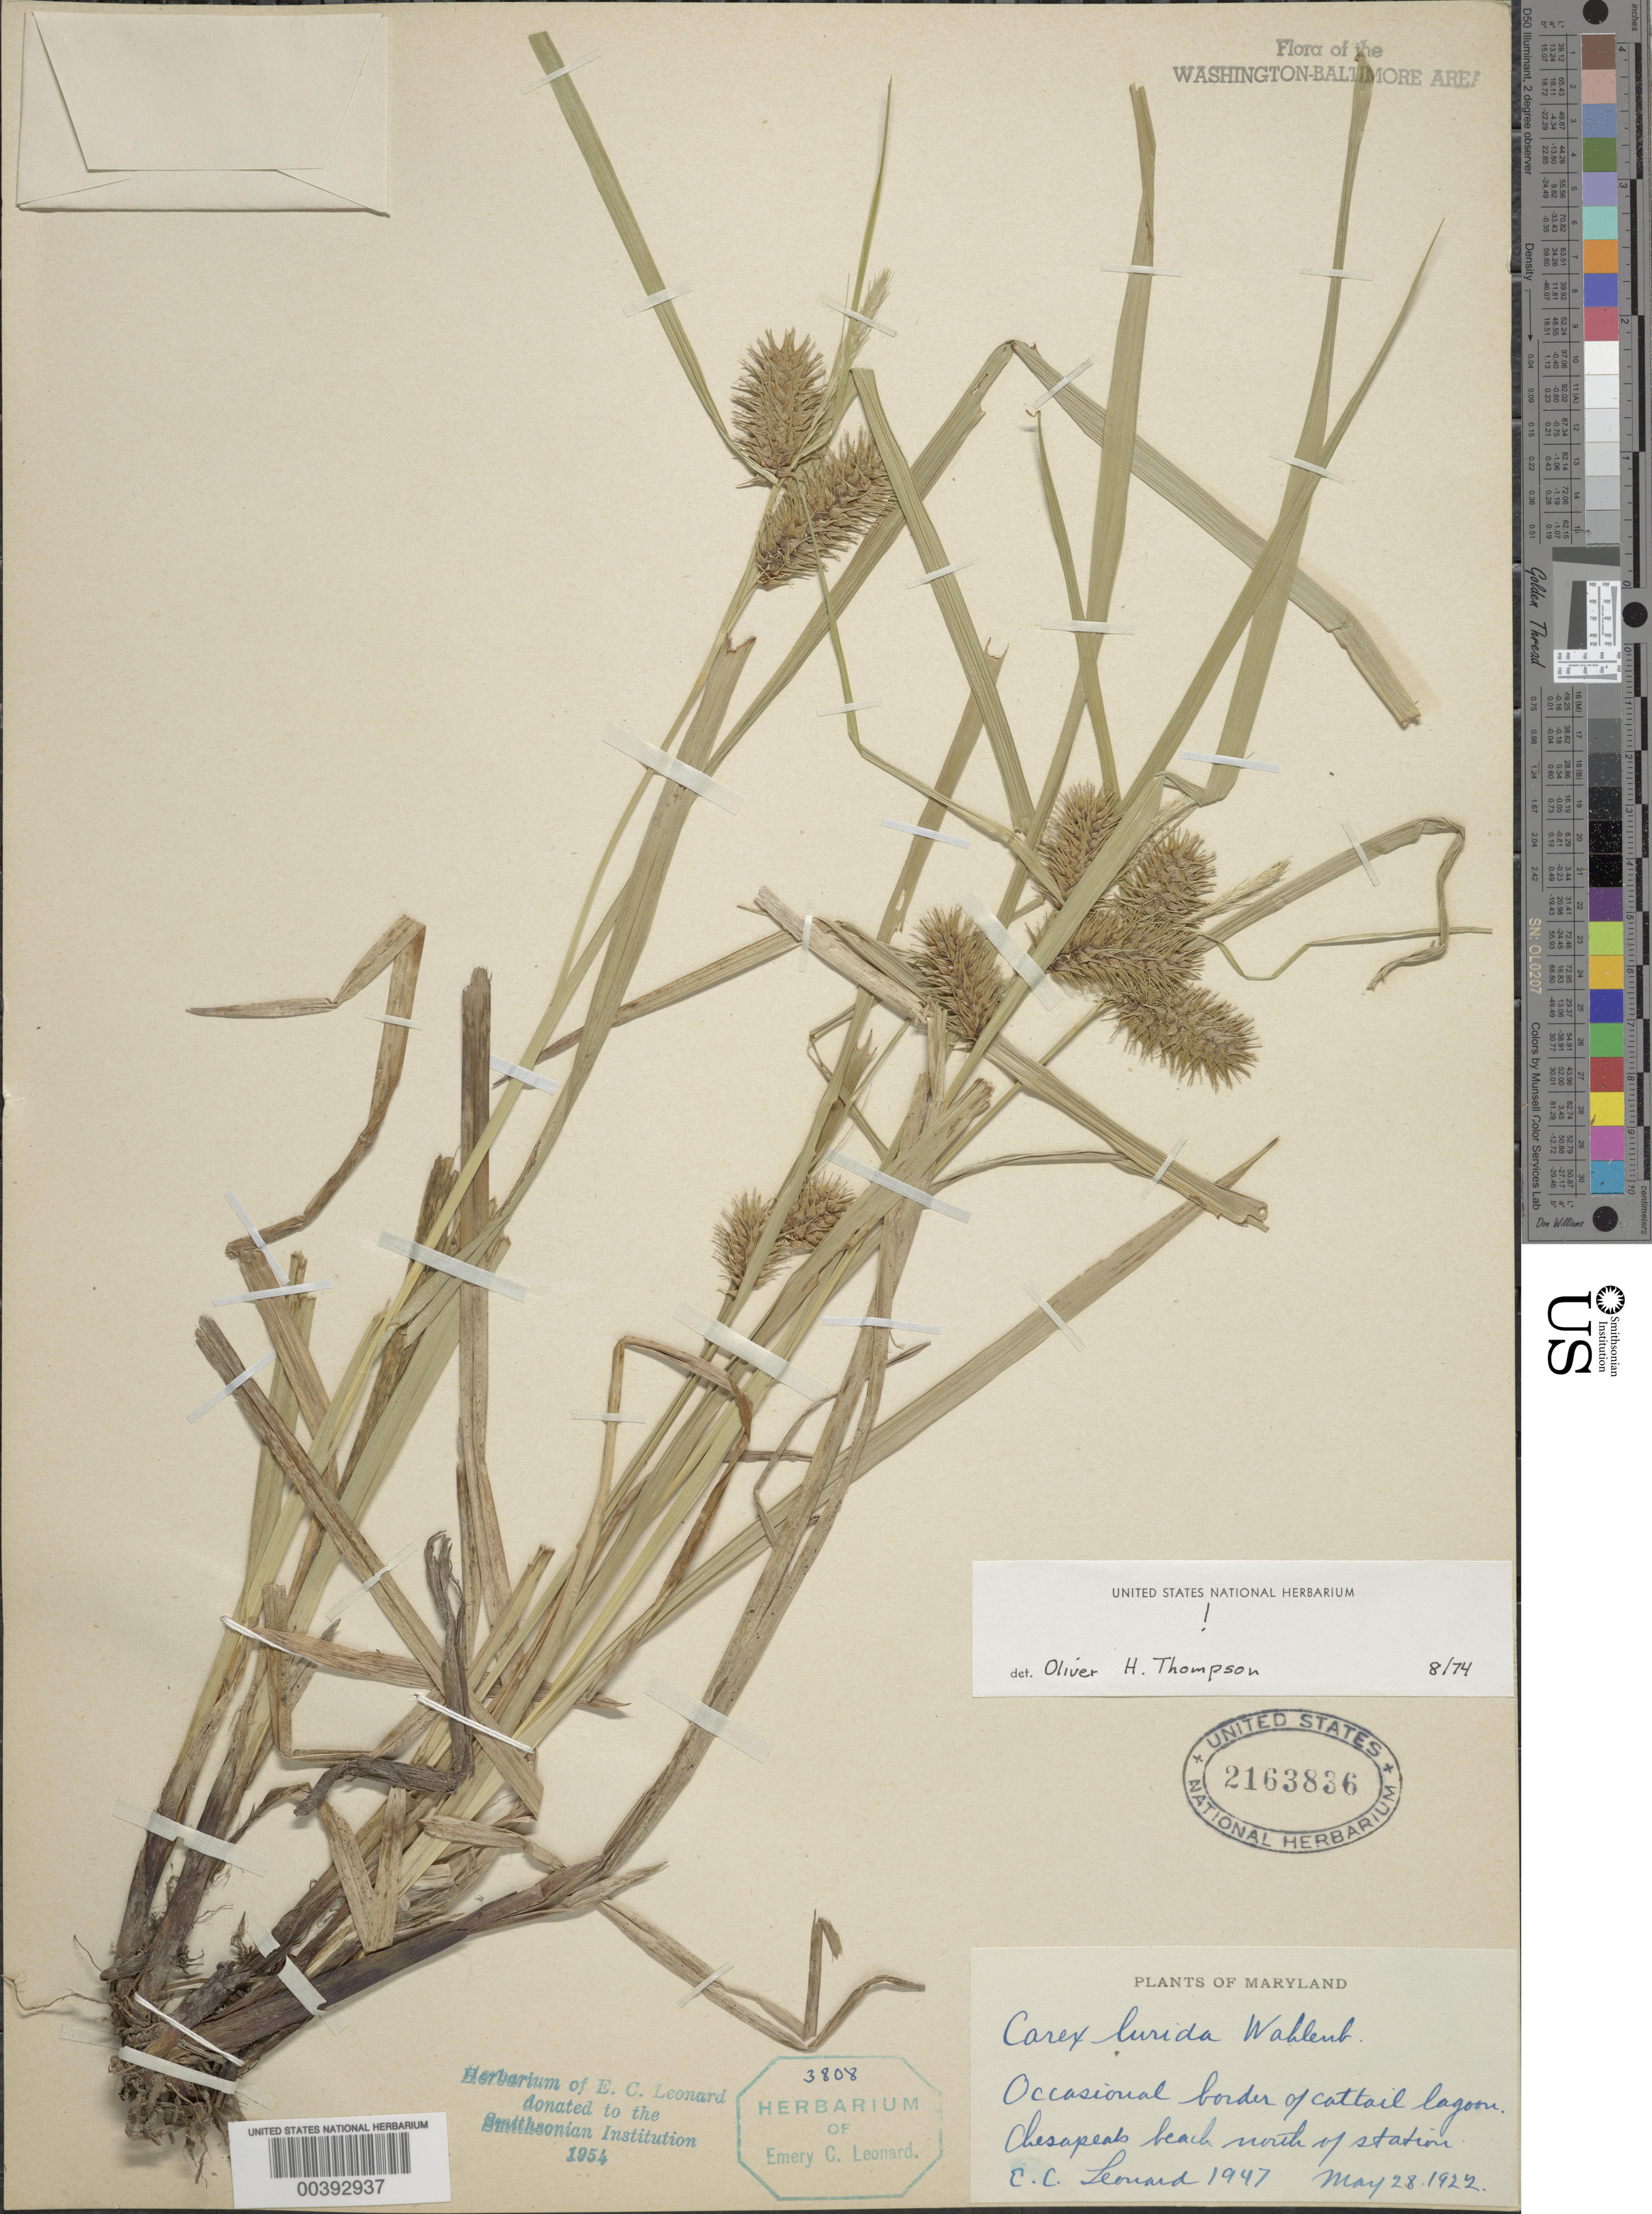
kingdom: Plantae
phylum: Tracheophyta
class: Liliopsida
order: Poales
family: Cyperaceae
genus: Carex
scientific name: Carex lurida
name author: Wahlenb.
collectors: E. Seonard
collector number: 1947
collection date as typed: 28 May 1922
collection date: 1922-05-28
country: United States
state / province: Maryland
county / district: Calvert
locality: Chesapeake Beach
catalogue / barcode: US 2163836